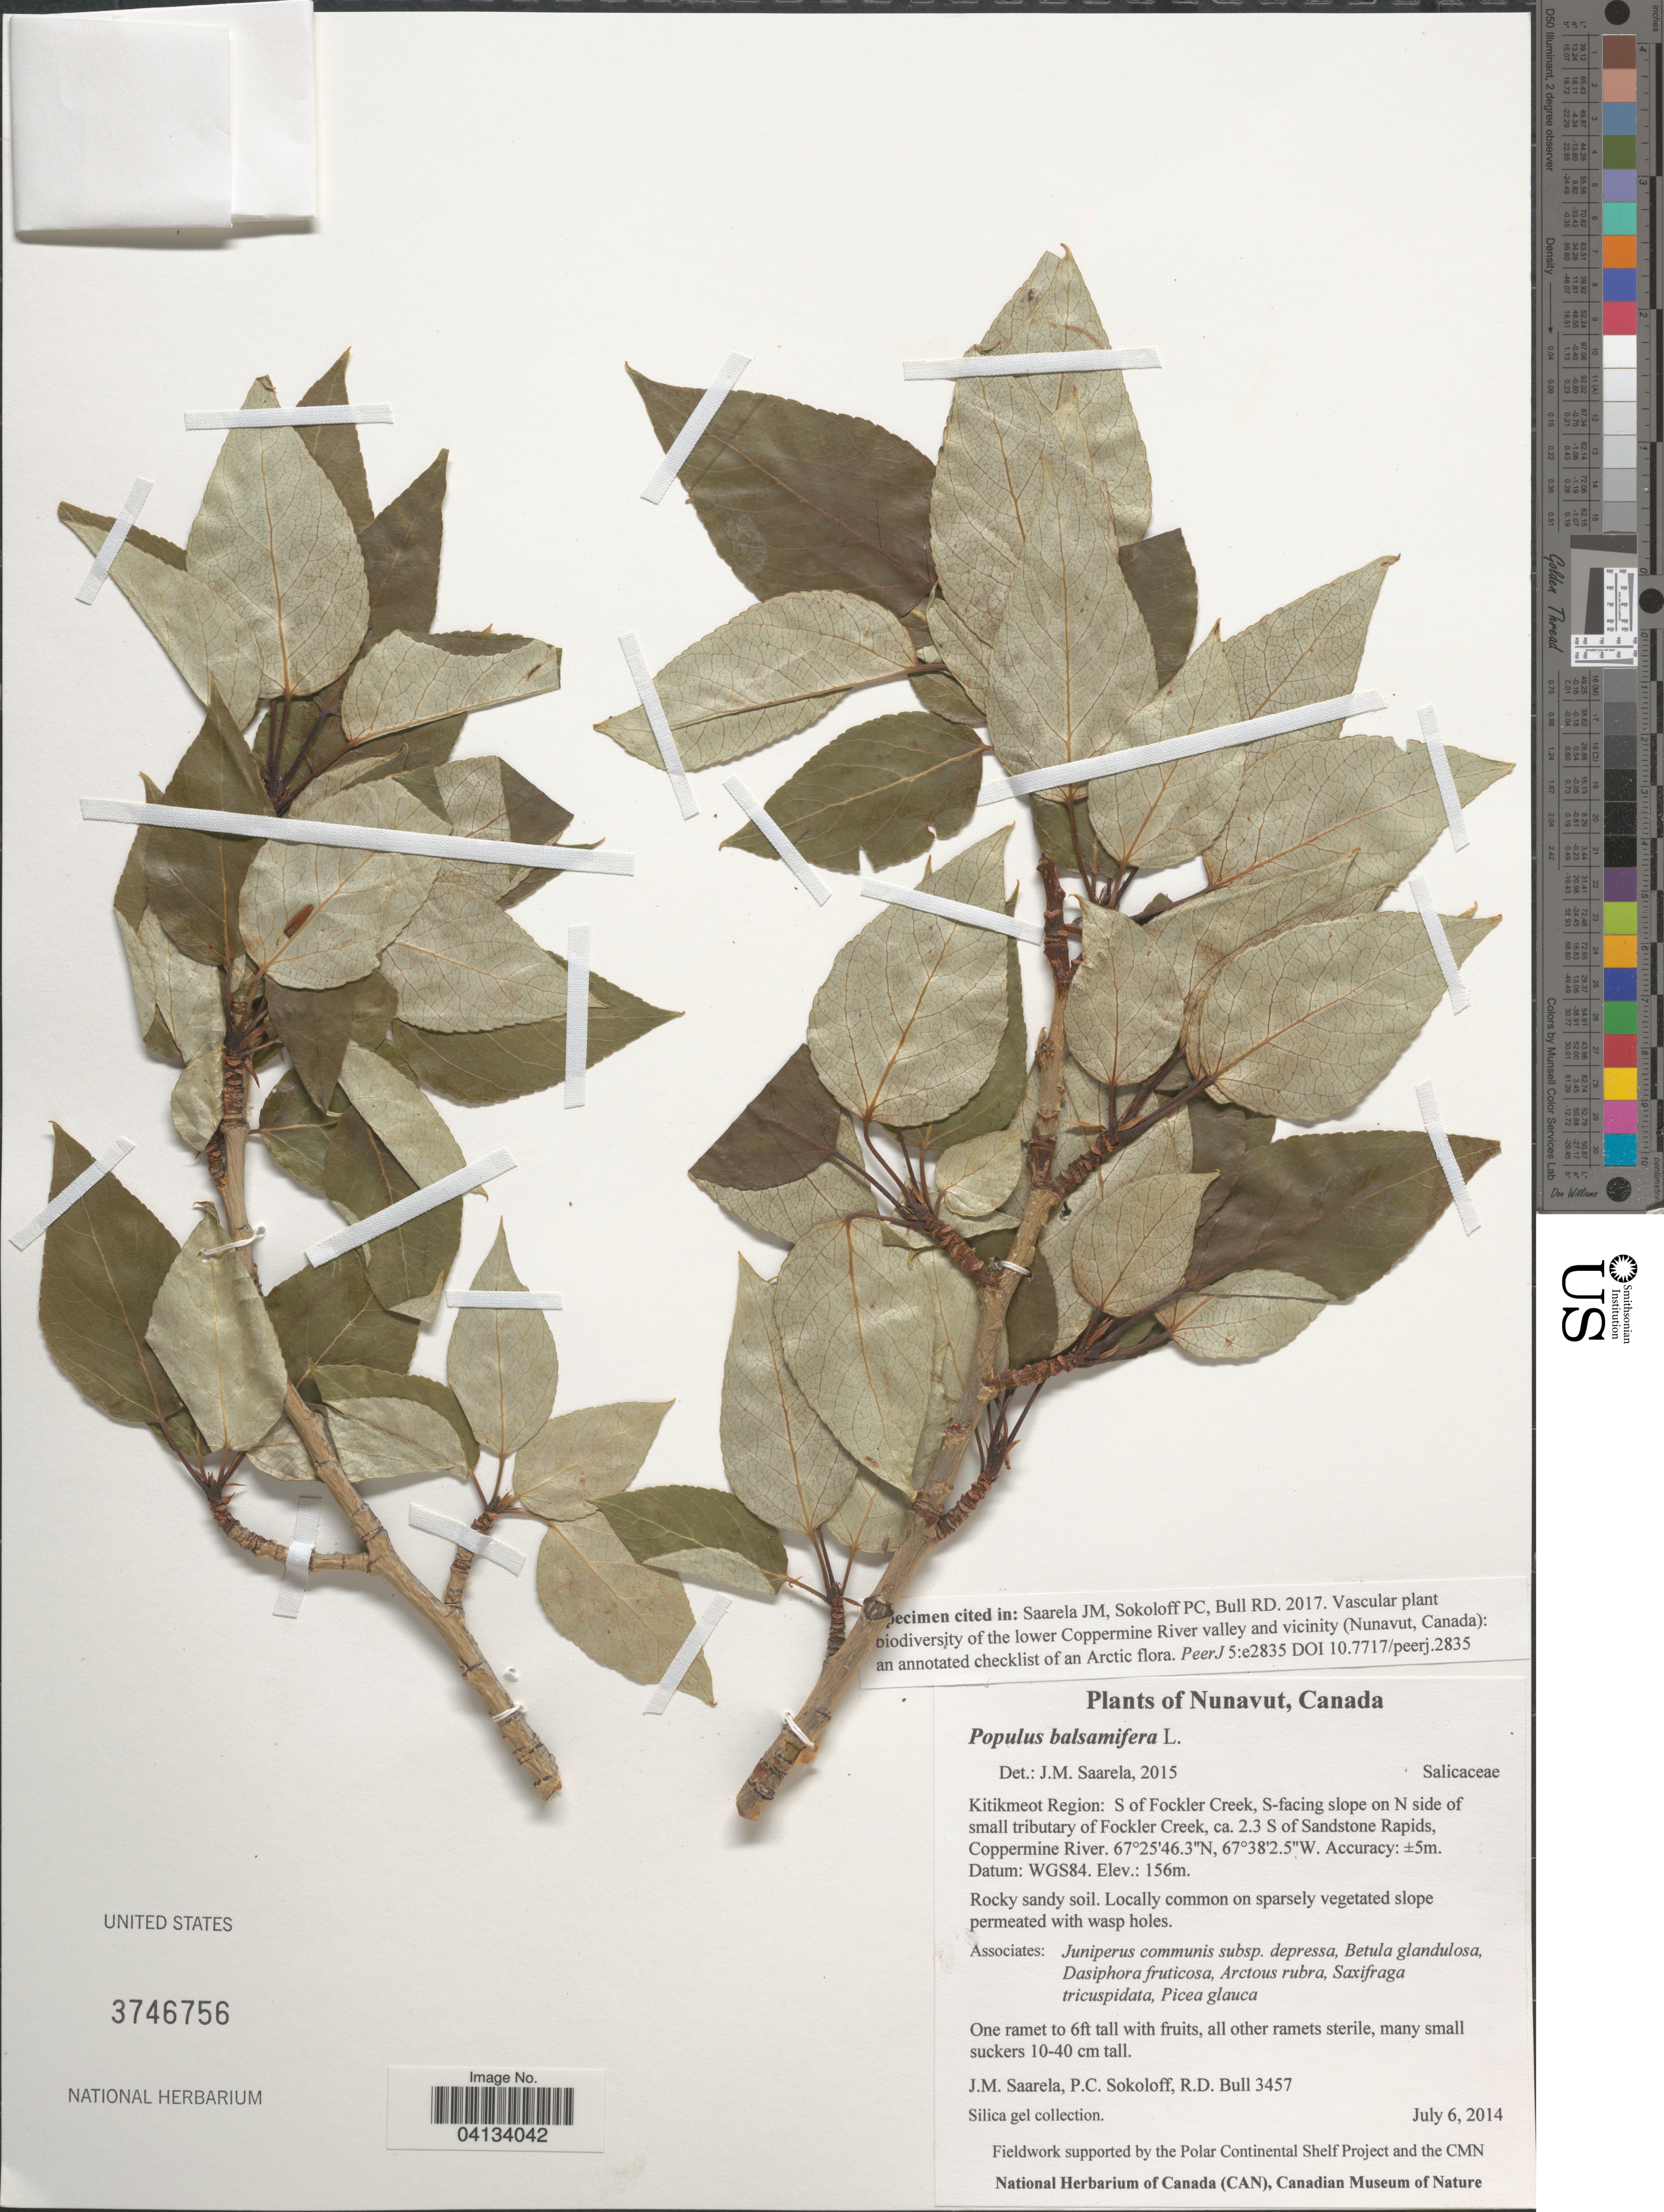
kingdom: Plantae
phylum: Tracheophyta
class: Magnoliopsida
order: Malpighiales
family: Salicaceae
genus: Populus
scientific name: Populus balsamifera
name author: L.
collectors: J. Saarela, P. Sokoloff & R. Bull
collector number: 3457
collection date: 2014-07-06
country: Canada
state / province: Nunavut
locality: Kitikmeot Region: S of Fockler Creek, S-facing slope on N side of small tributary of Fockler Creek, ca. 2.3 S of Sandstone Rapids, Coppermine River. WGS84.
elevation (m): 156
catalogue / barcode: US 3746756